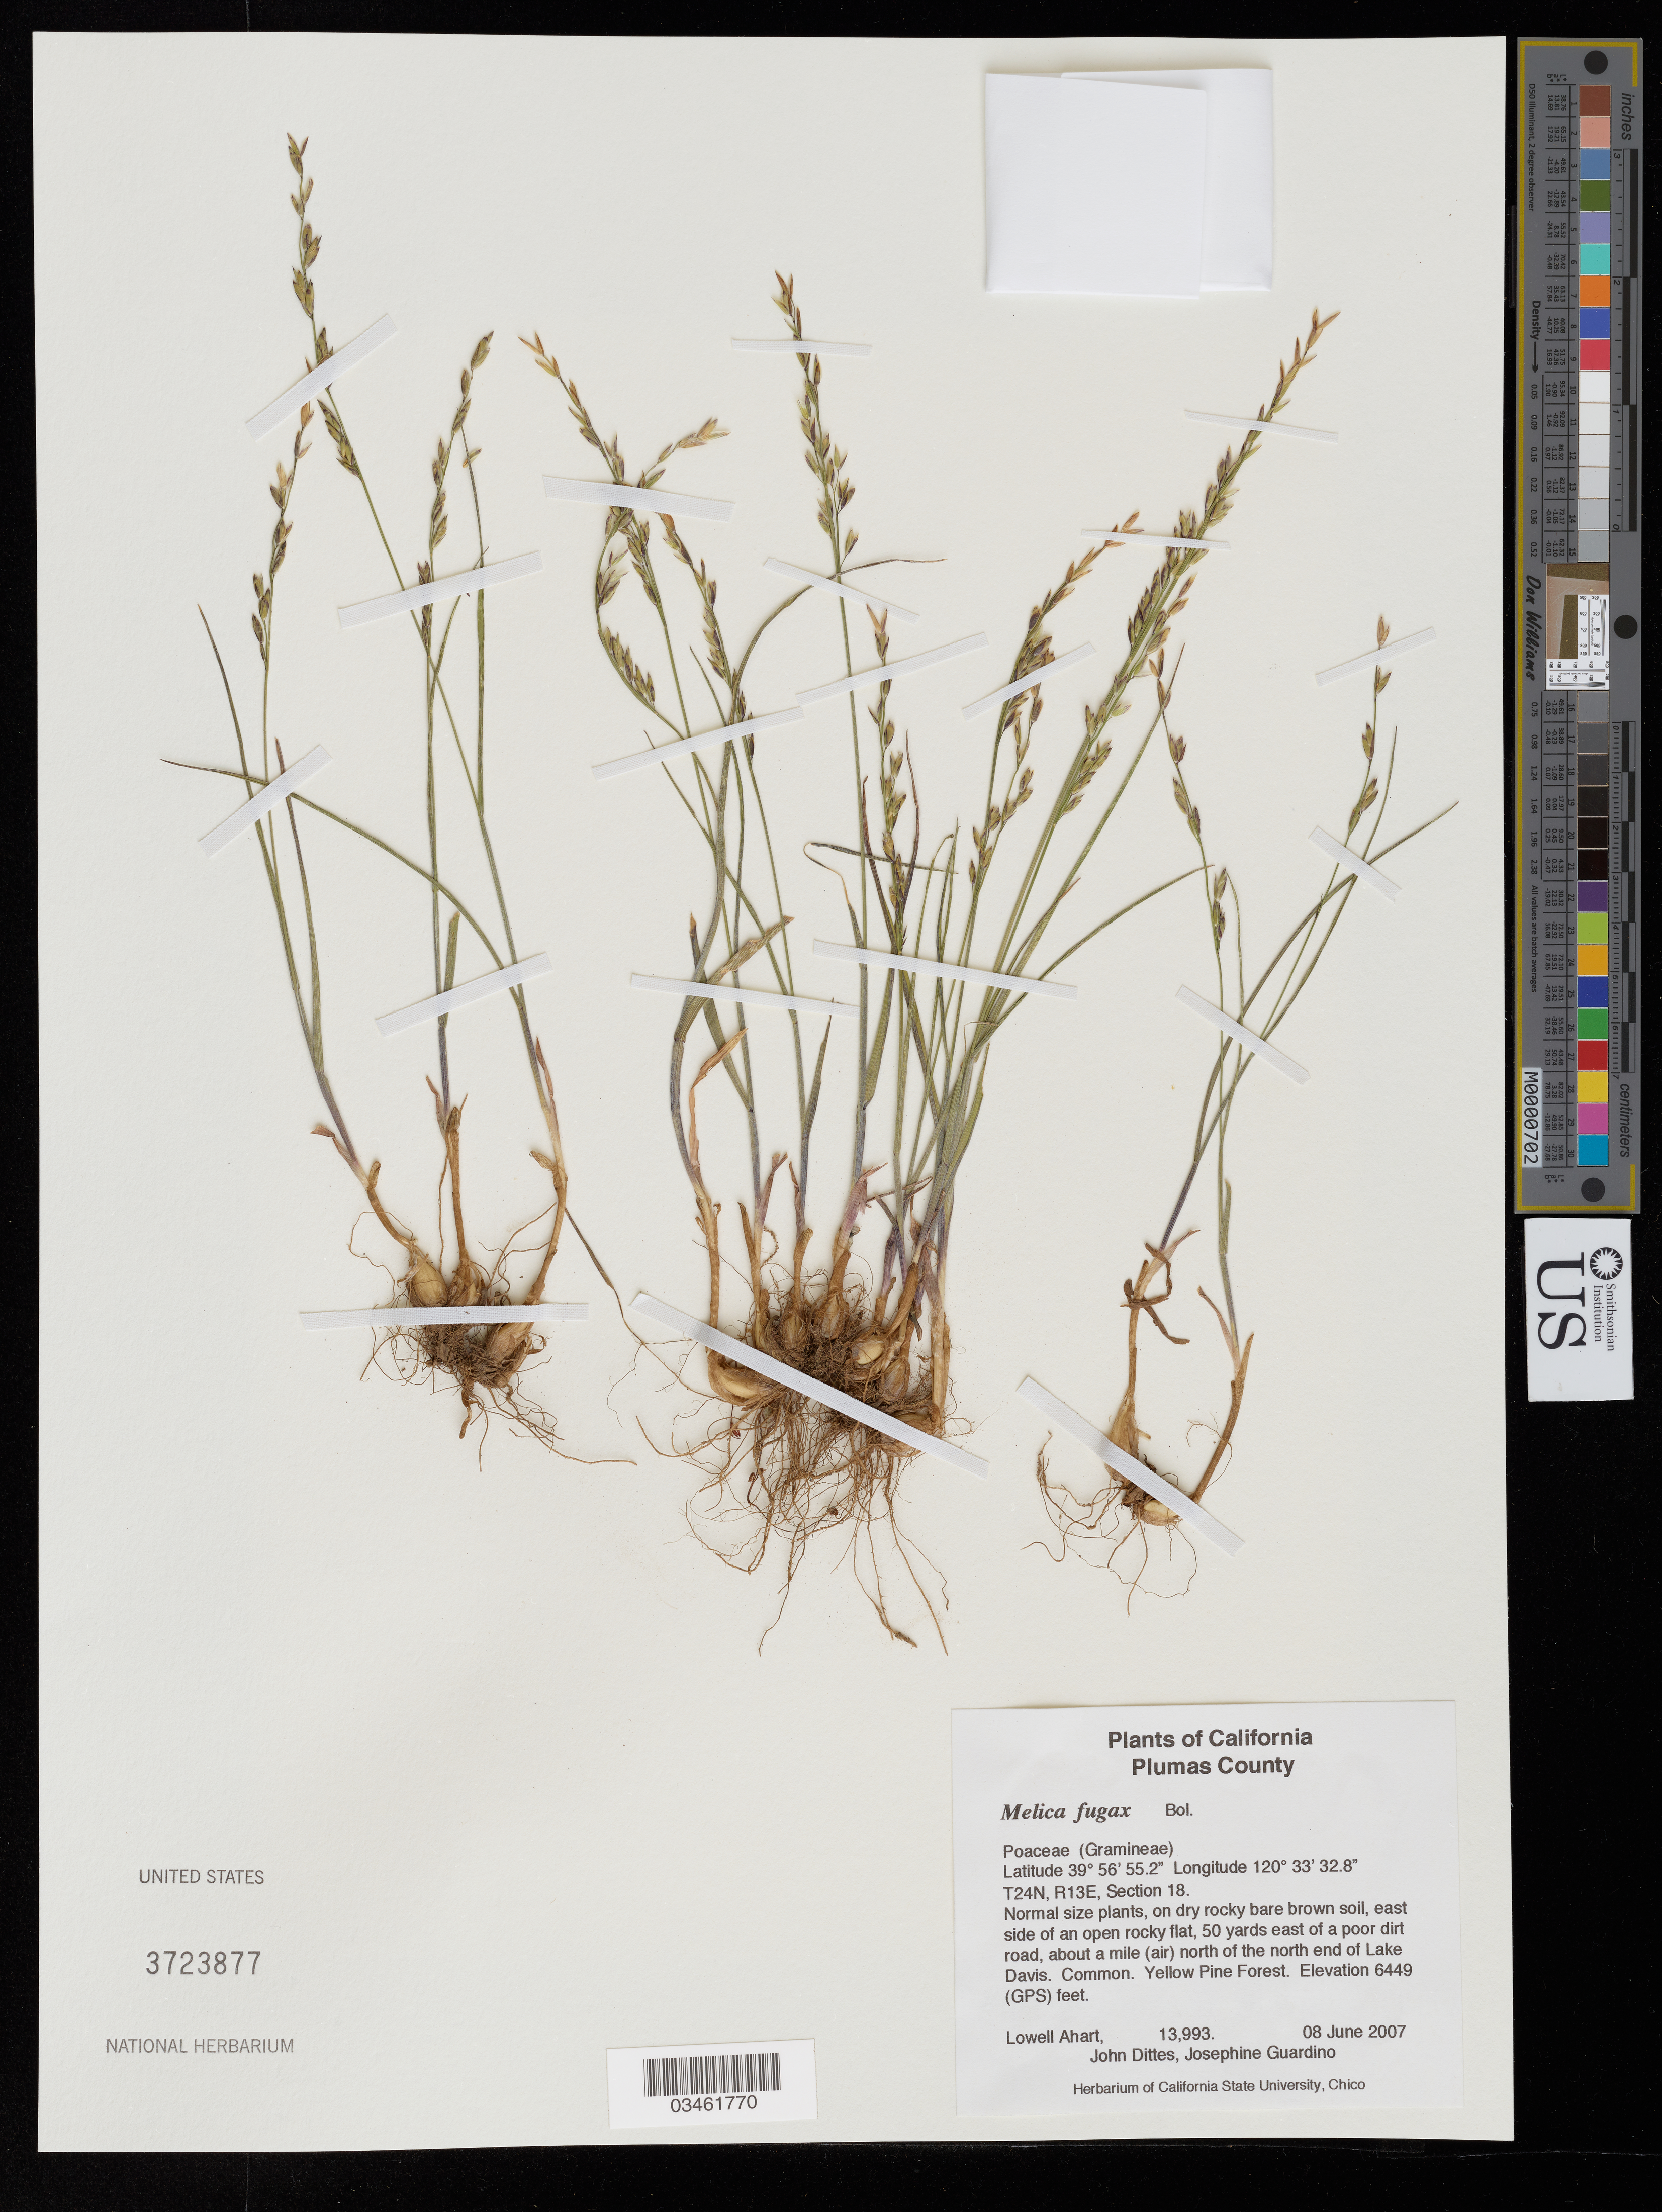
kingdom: Plantae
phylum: Tracheophyta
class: Liliopsida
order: Poales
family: Poaceae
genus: Melica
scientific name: Melica fugax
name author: Bol.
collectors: L. Ahart, J. Dittes & J. Guardino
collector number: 13,993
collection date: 2007-06-08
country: United States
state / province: California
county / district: Plumas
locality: Plumas County. T24N, R13E, Section 18. East side of an open rocky flat, 50 yards east of a poor dirt road, about a mile (air) north of the north end of Lake Davis.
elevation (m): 1966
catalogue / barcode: US 3723877